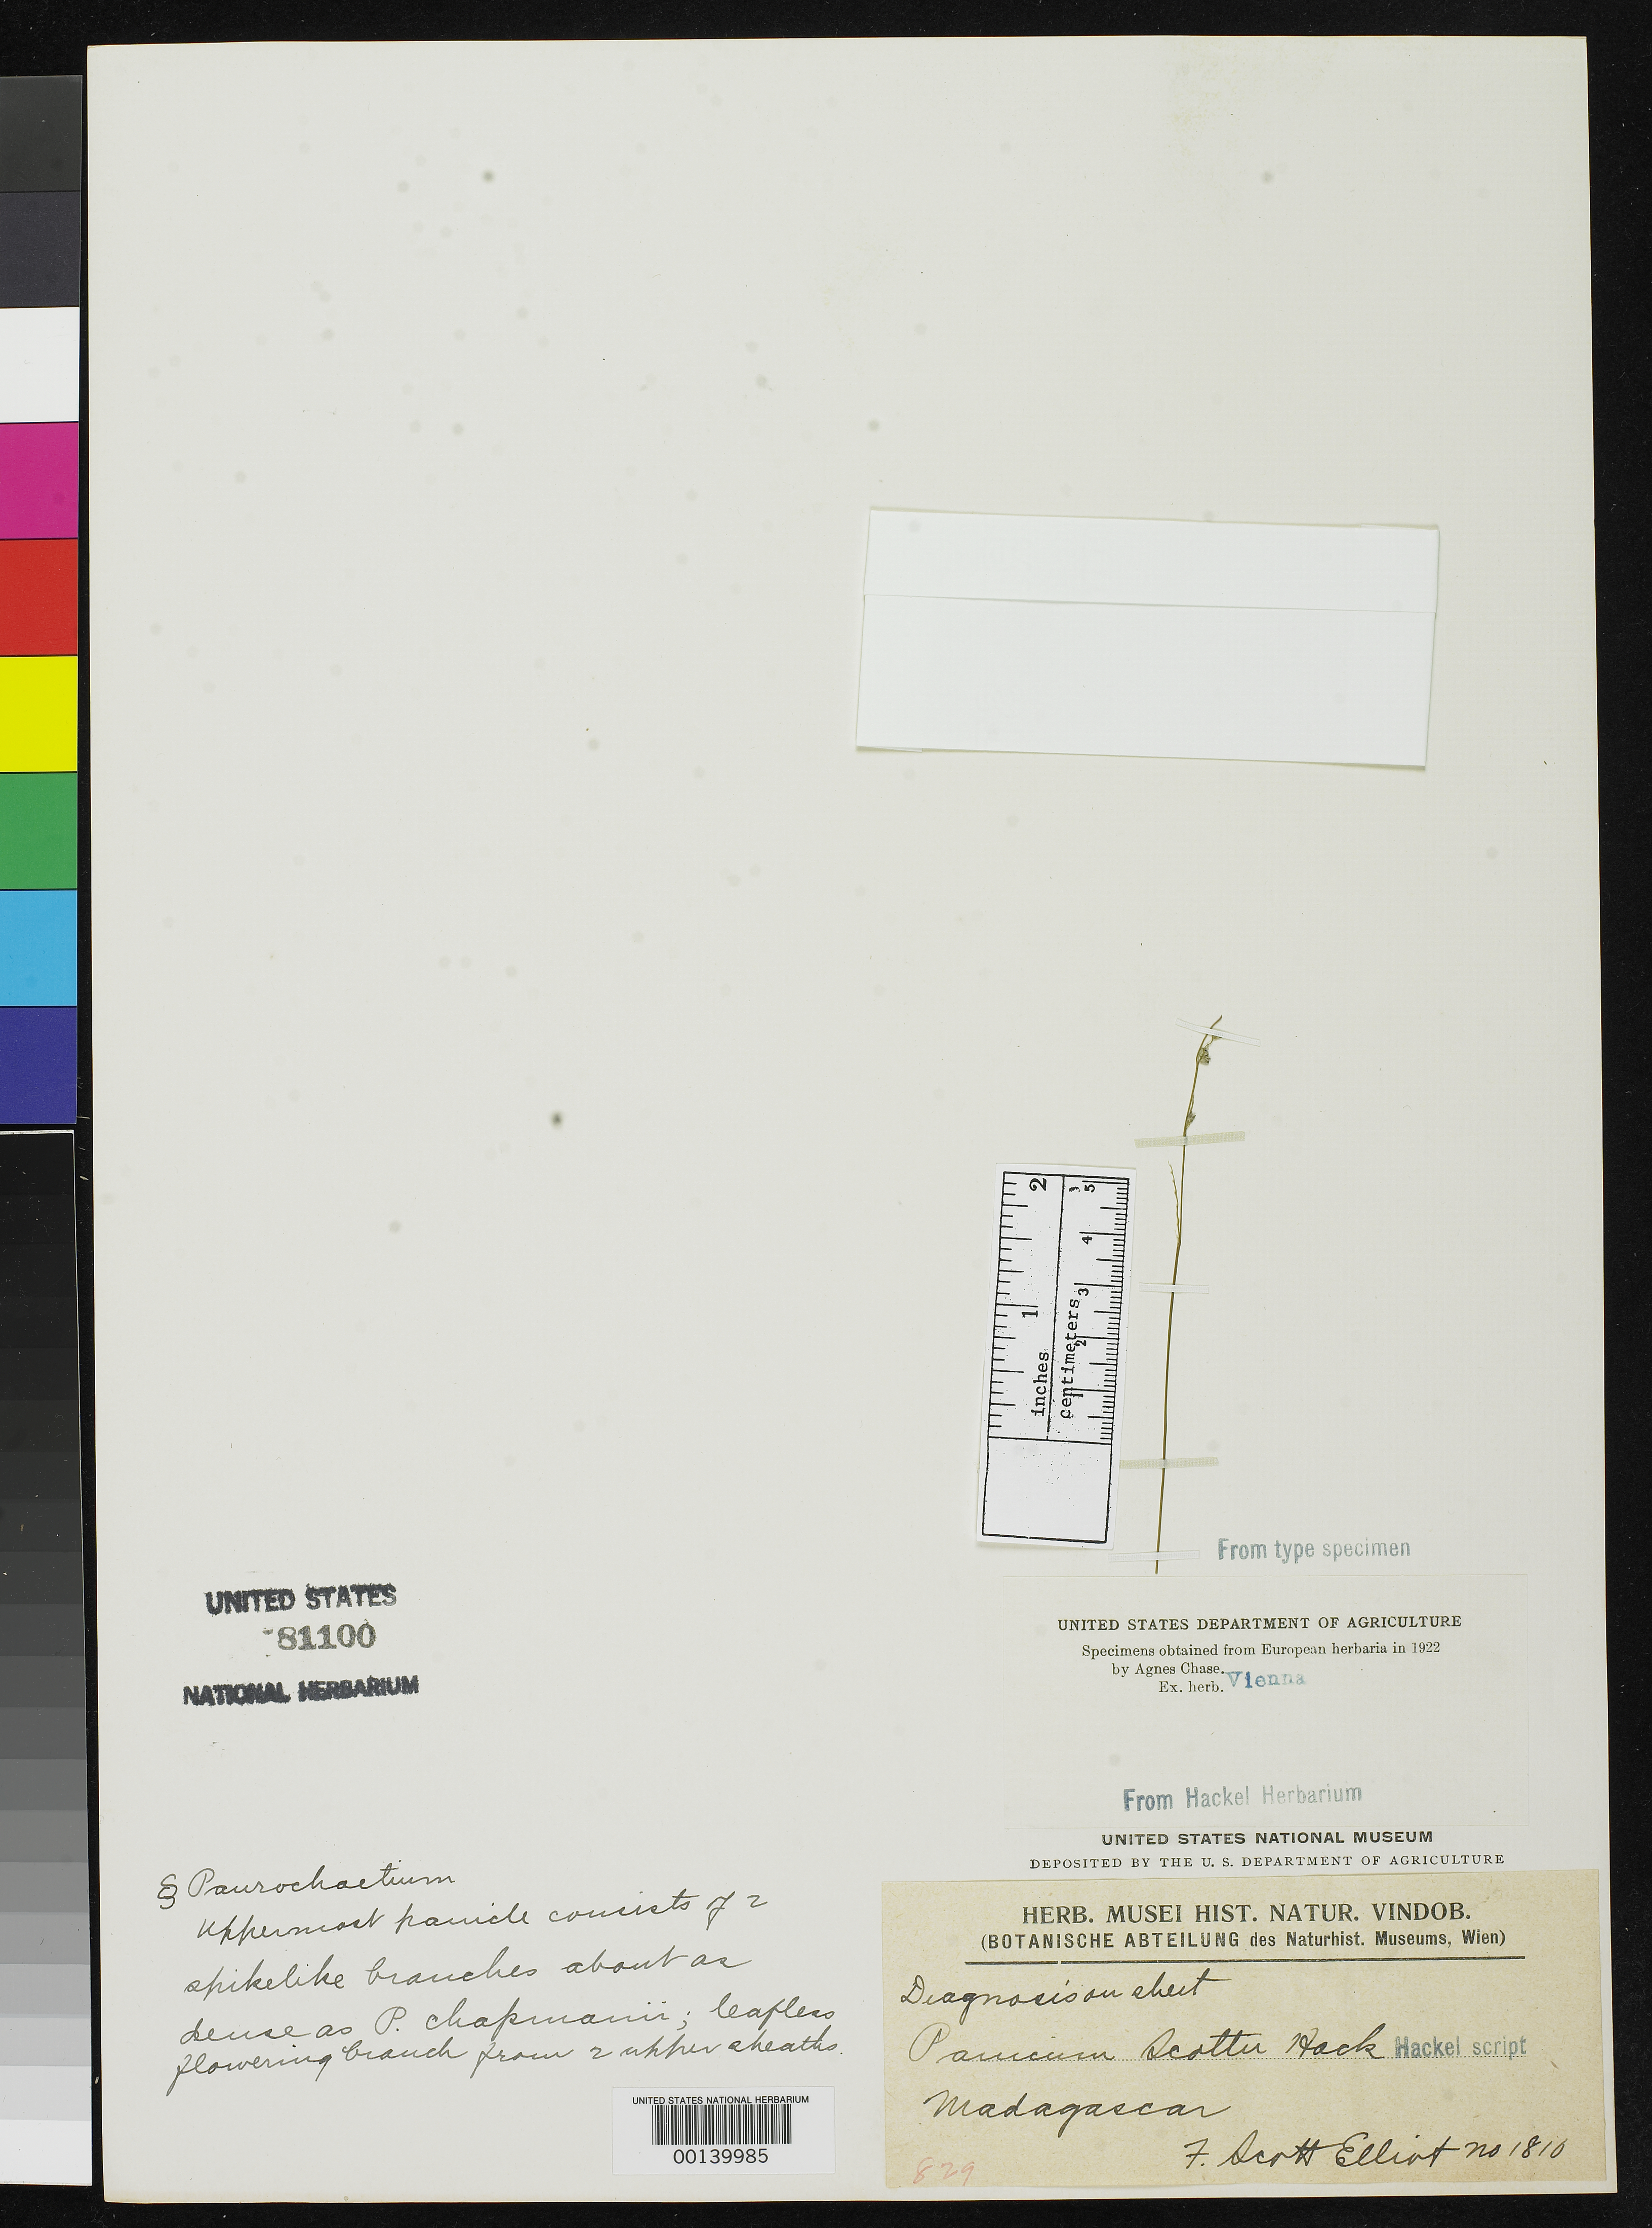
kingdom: Plantae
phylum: Tracheophyta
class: Liliopsida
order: Poales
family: Poaceae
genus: Panicum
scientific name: Panicum scottii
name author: Hack.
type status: Type Fragment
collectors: G. Scott Elliot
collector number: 1810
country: Madagascar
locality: Imerina.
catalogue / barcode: US 81100